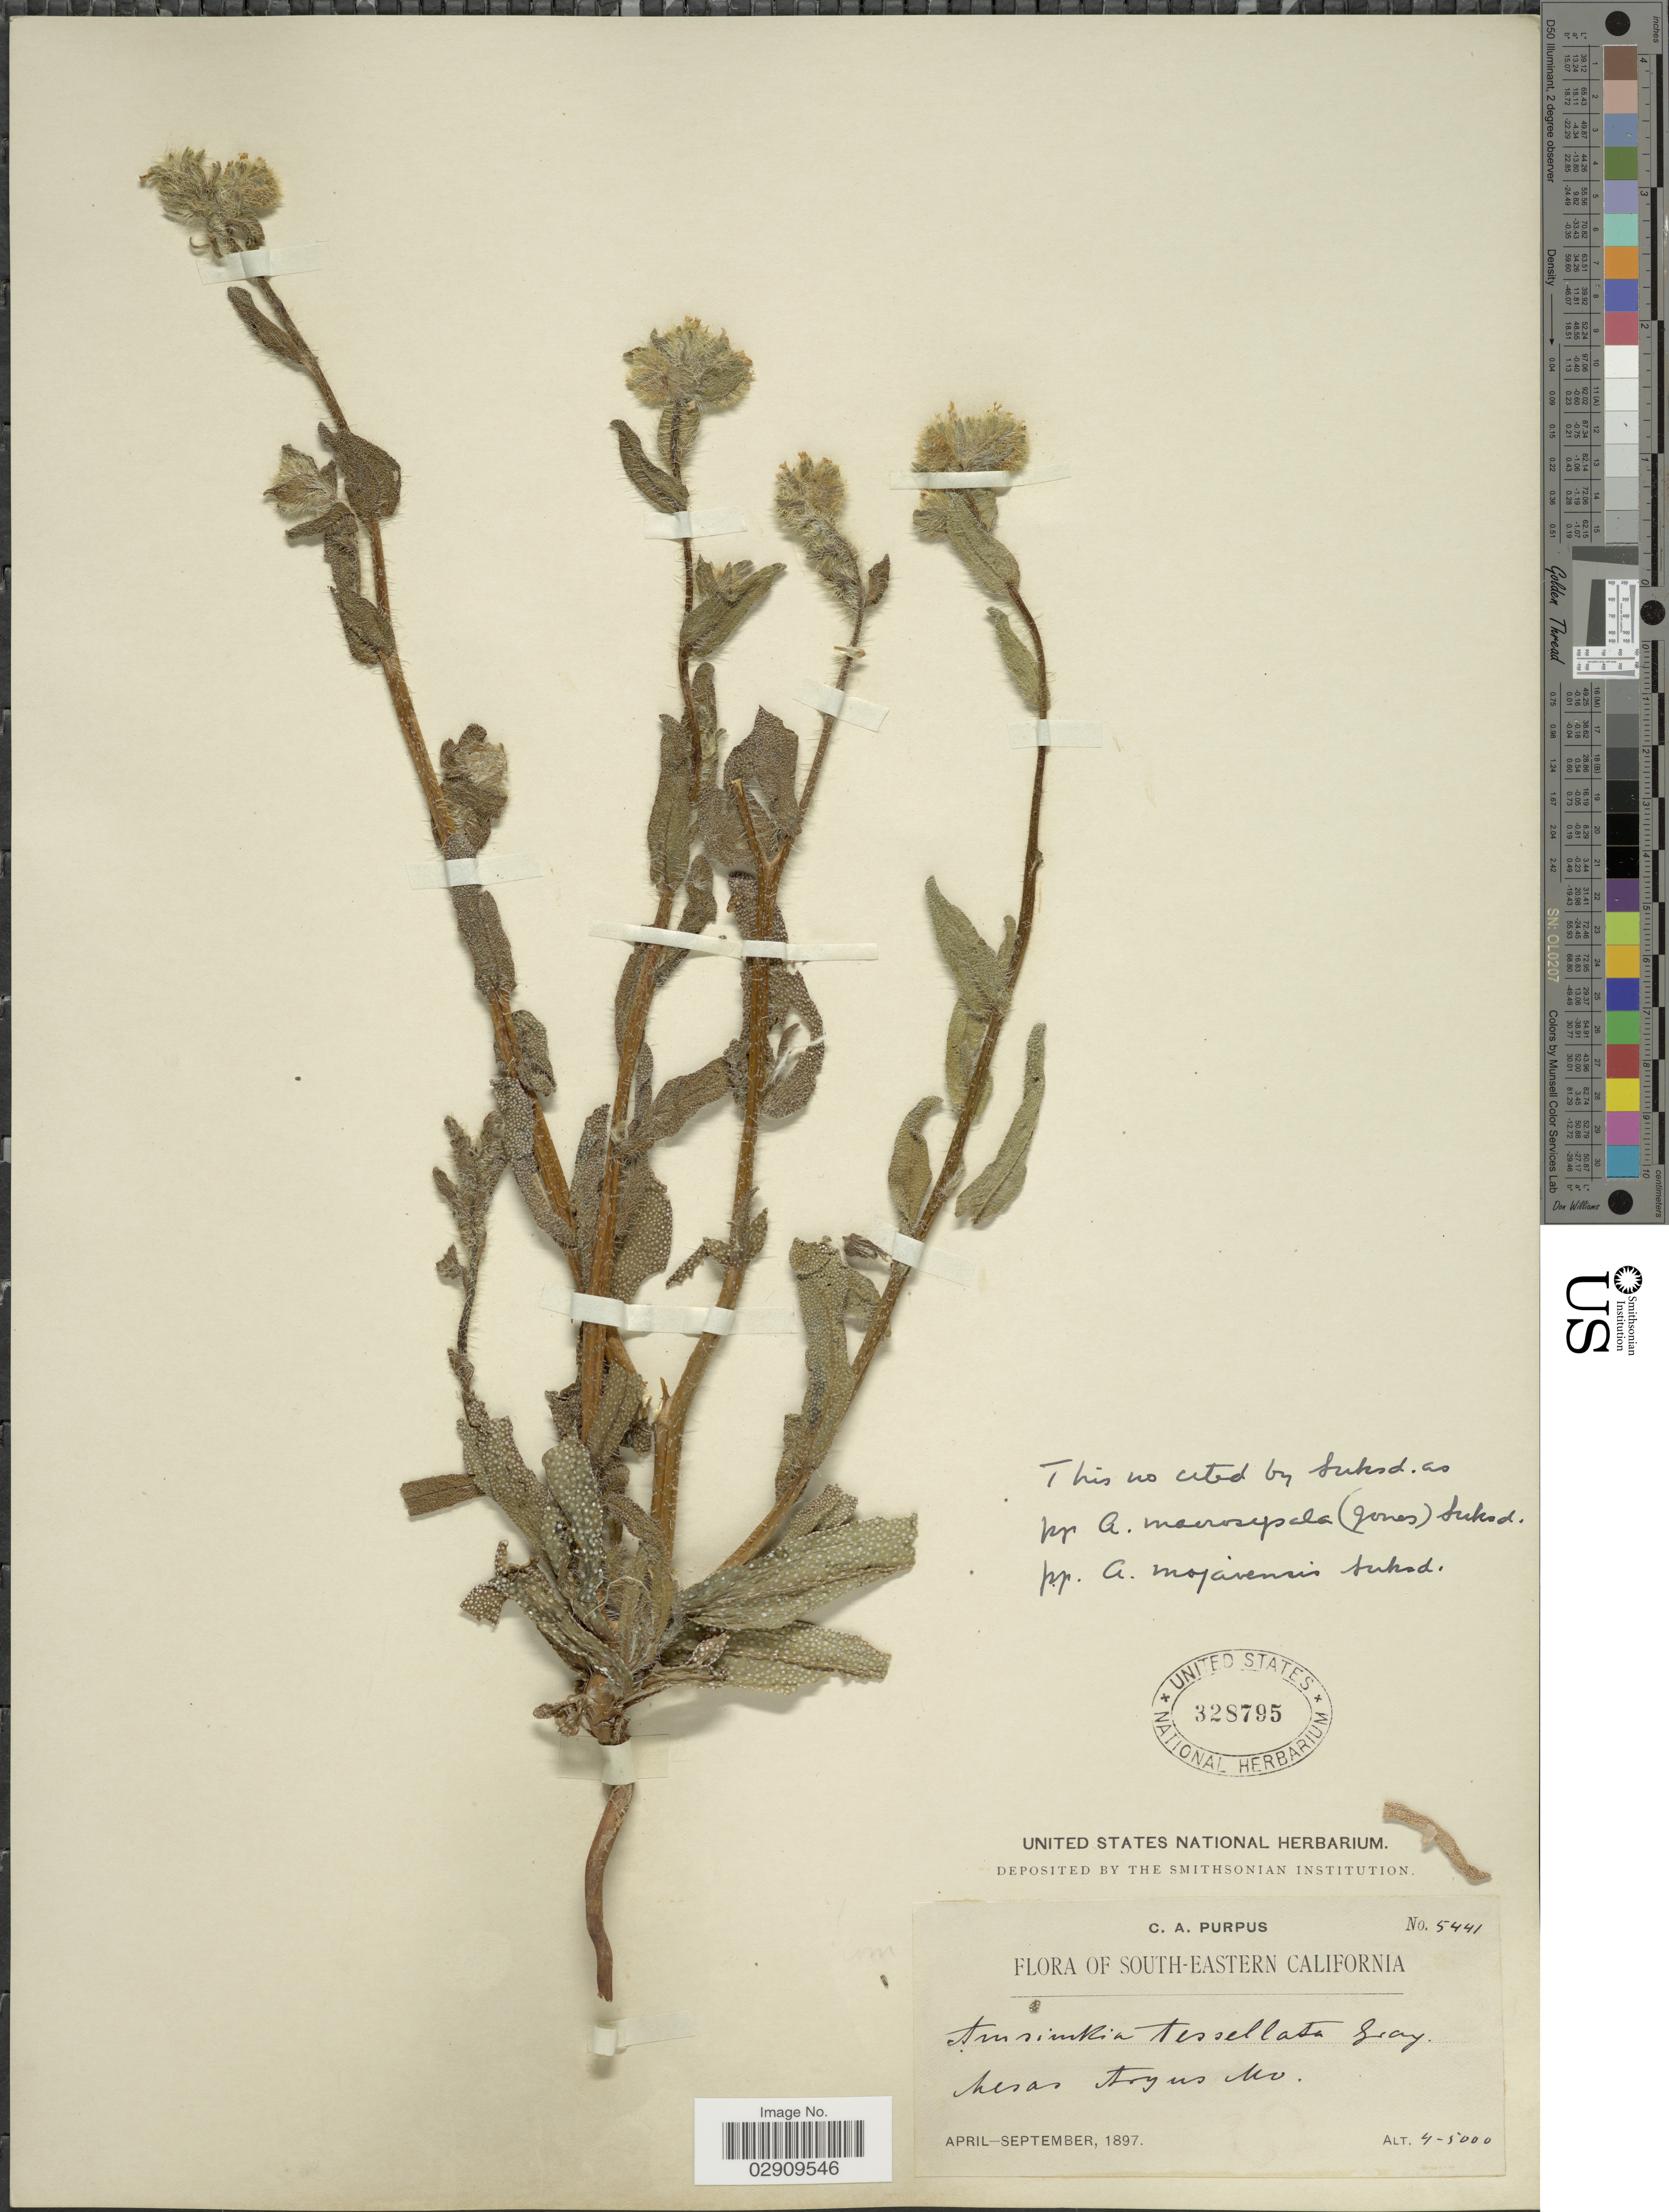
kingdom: Plantae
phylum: Tracheophyta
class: Magnoliopsida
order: Boraginales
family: Boraginaceae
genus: Amsinckia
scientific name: Amsinckia tessellata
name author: A. Gray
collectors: C. A. Purpus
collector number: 5441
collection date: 1897-04/1897-09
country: United States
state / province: California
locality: South-Eastern California. Mesa Argus Mts.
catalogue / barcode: US 328795